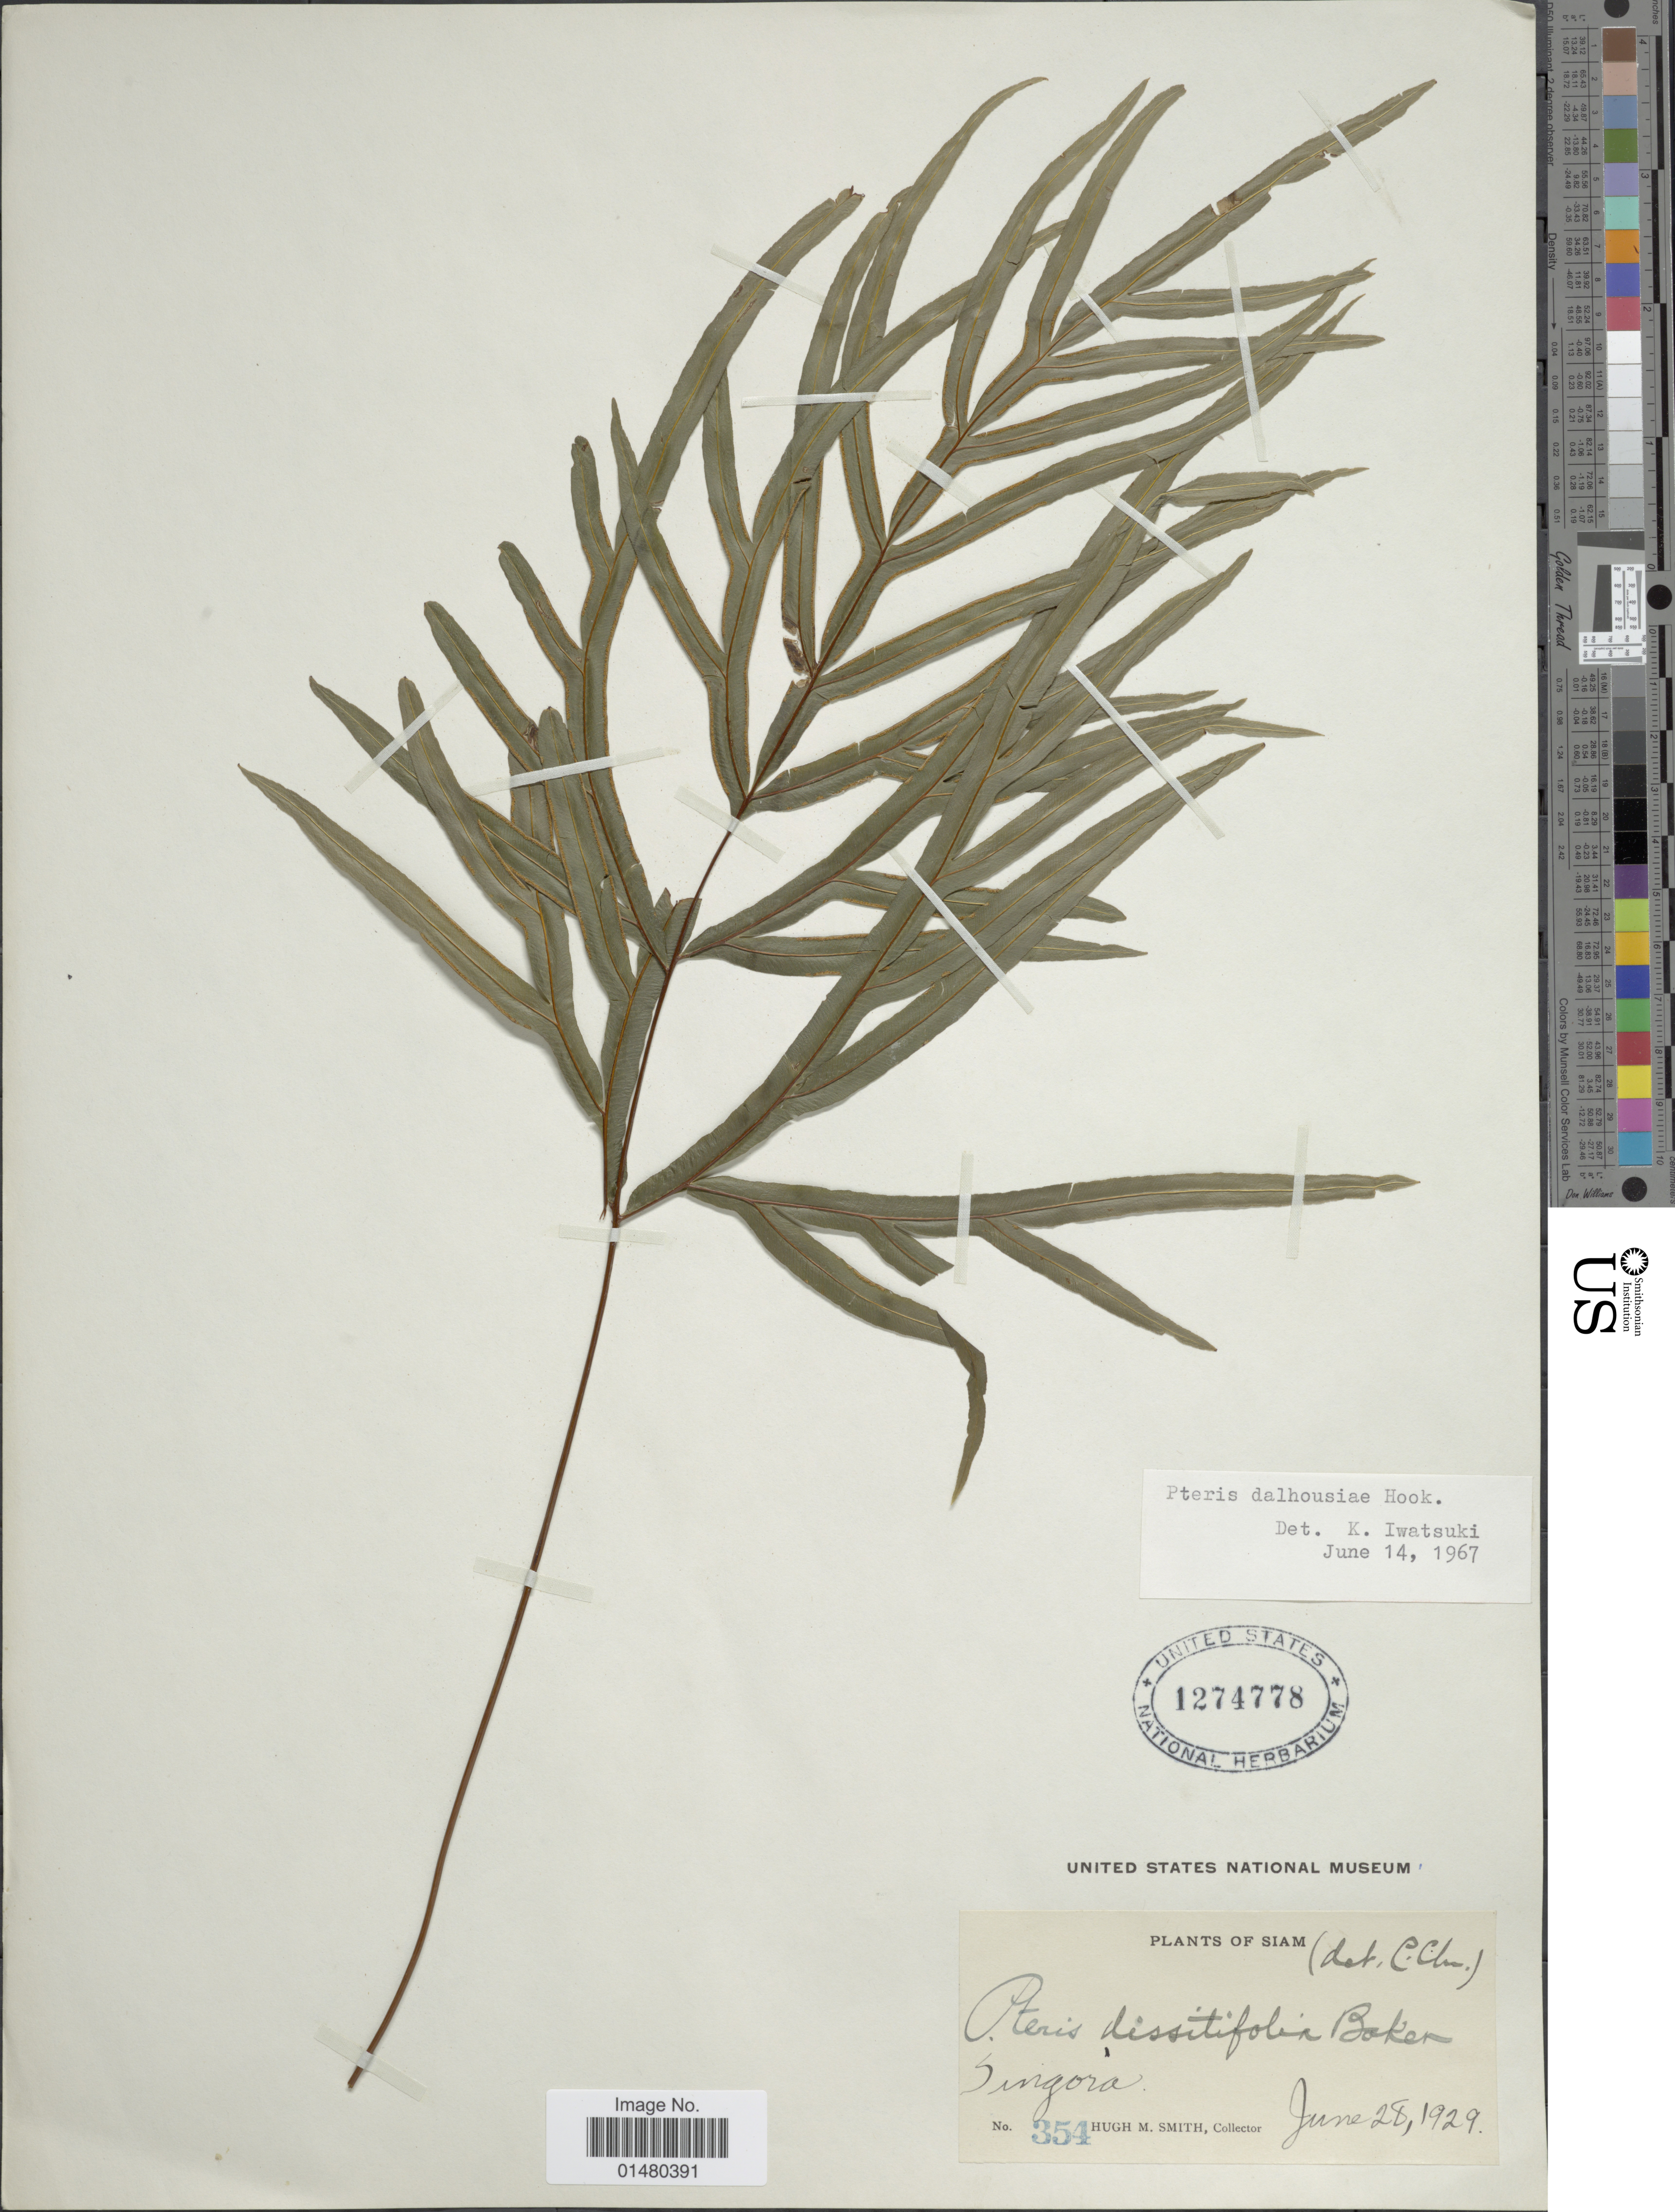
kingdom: Plantae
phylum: Tracheophyta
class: Polypodiopsida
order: Polypodiales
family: Pteridaceae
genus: Pteris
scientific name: Pteris dalhousiae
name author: Hook.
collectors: H. M. Smith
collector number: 354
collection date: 1929-06-28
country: Thailand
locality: Siam, Singora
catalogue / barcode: US 1274778